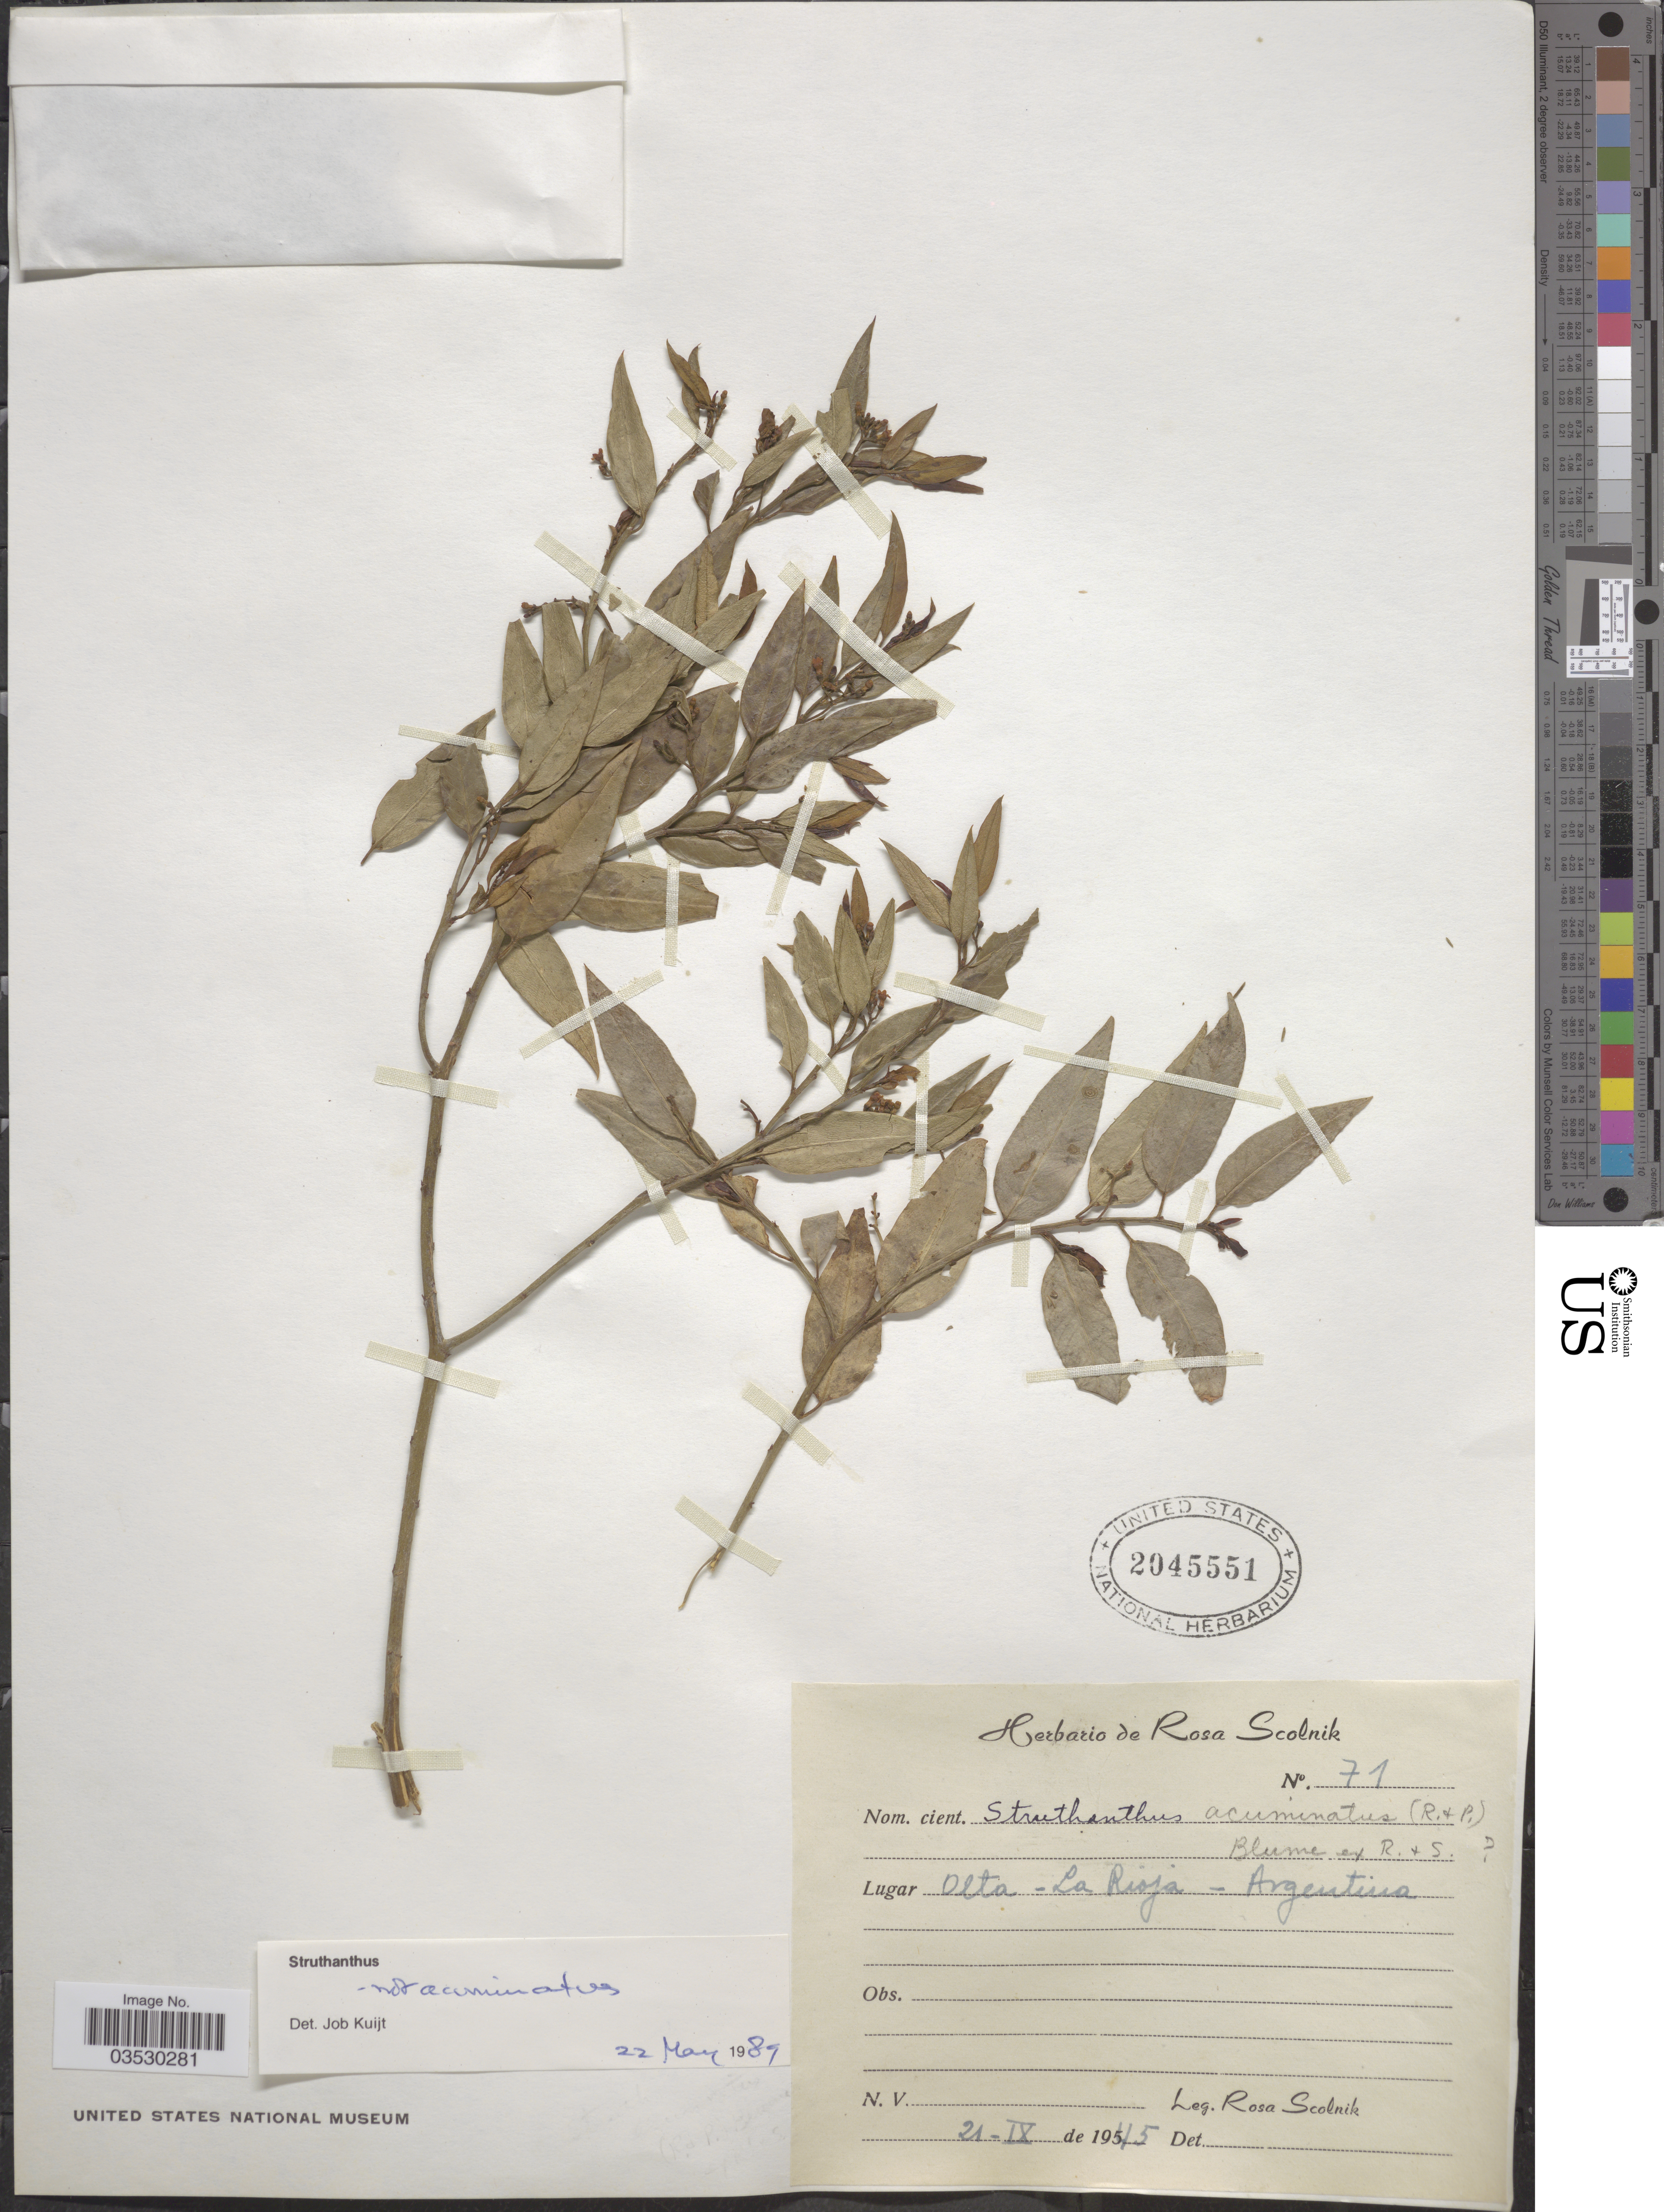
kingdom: Plantae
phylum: Tracheophyta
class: Magnoliopsida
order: Santalales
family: Loranthaceae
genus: Struthanthus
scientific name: Struthanthus acuminatus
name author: (Ruiz & Pav.) G. Don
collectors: R. Scolnik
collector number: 71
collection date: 1945-09-21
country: Argentina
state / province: La Rioja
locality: Olta.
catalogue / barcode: US 2045551